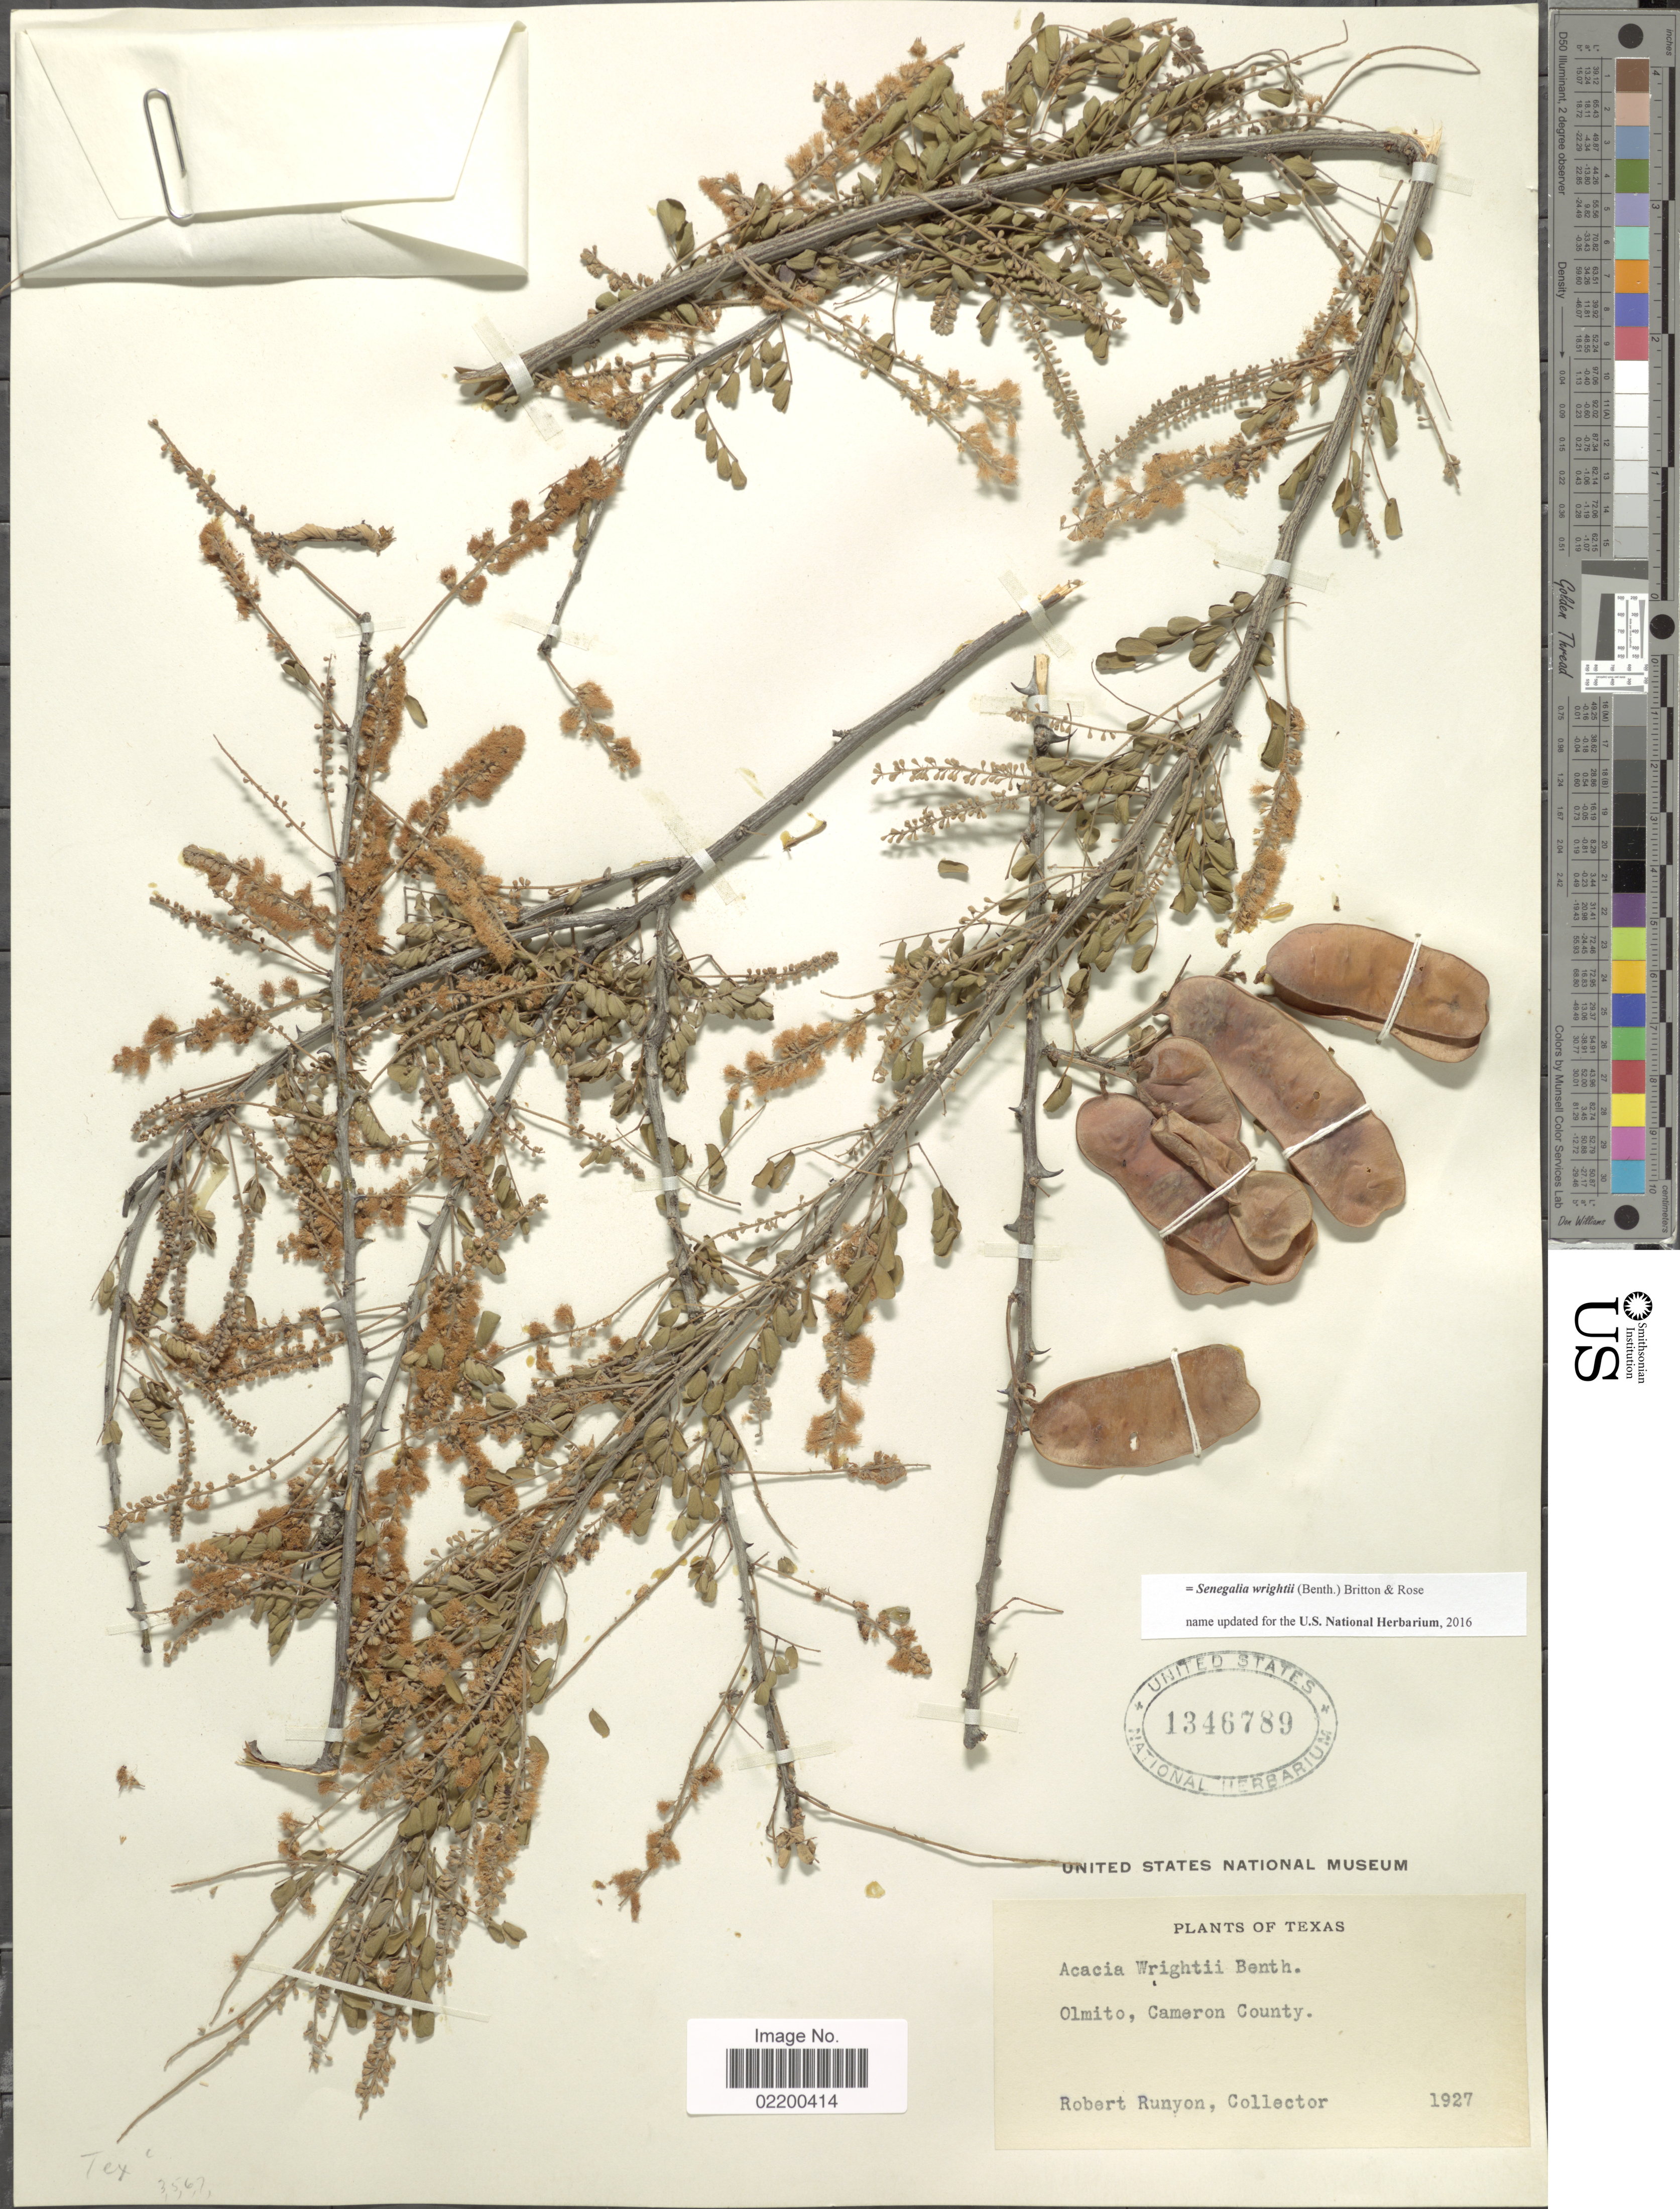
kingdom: Plantae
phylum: Tracheophyta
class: Magnoliopsida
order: Fabales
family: Fabaceae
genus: Senegalia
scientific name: Senegalia wrightii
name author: (Benth.) Britton & Rose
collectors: R. Runyon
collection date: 1927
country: United States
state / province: Texas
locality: Olmito, Cameron County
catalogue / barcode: US 1346789